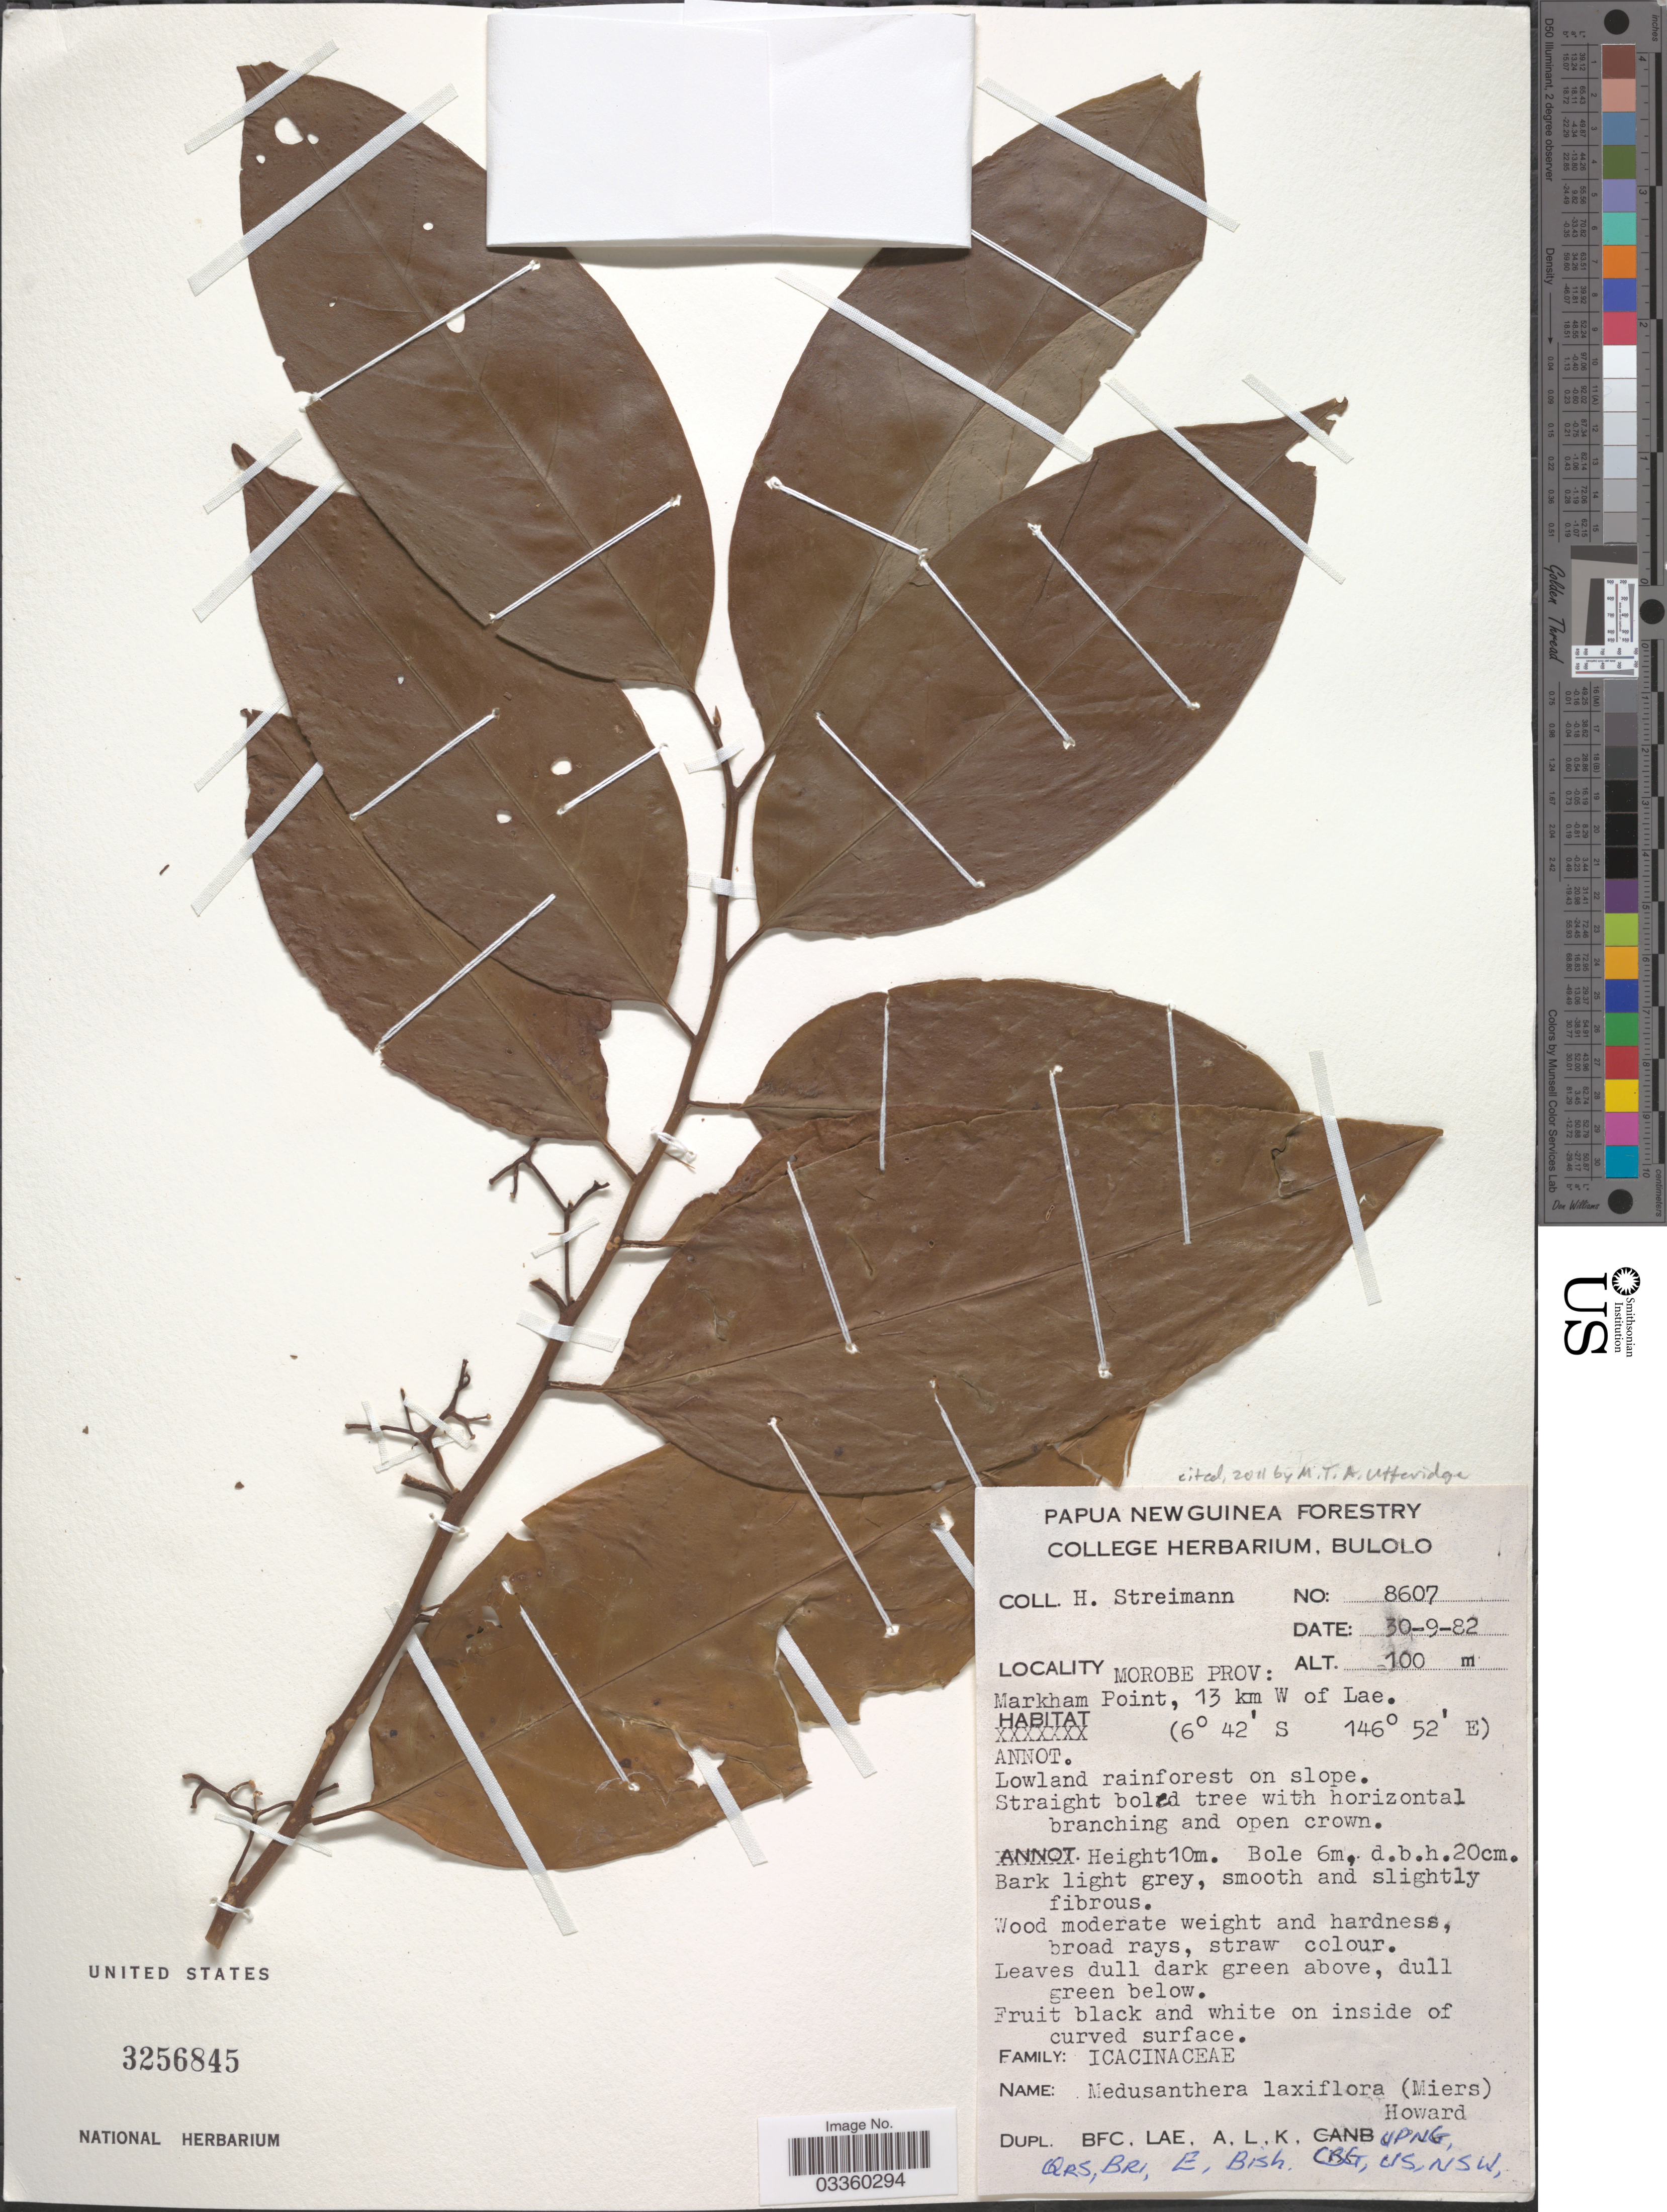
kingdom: Plantae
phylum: Tracheophyta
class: Magnoliopsida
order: Cardiopteridales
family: Stemonuraceae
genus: Medusanthera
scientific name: Medusanthera laxiflora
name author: (Miers) R.A. Howard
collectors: H. Streimann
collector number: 8607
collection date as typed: Transcribed d/m/y: 30/9/82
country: Papua New Guinea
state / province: Morobe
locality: Markham Point, 13 km W of Lae.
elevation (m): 100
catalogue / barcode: US 3256845